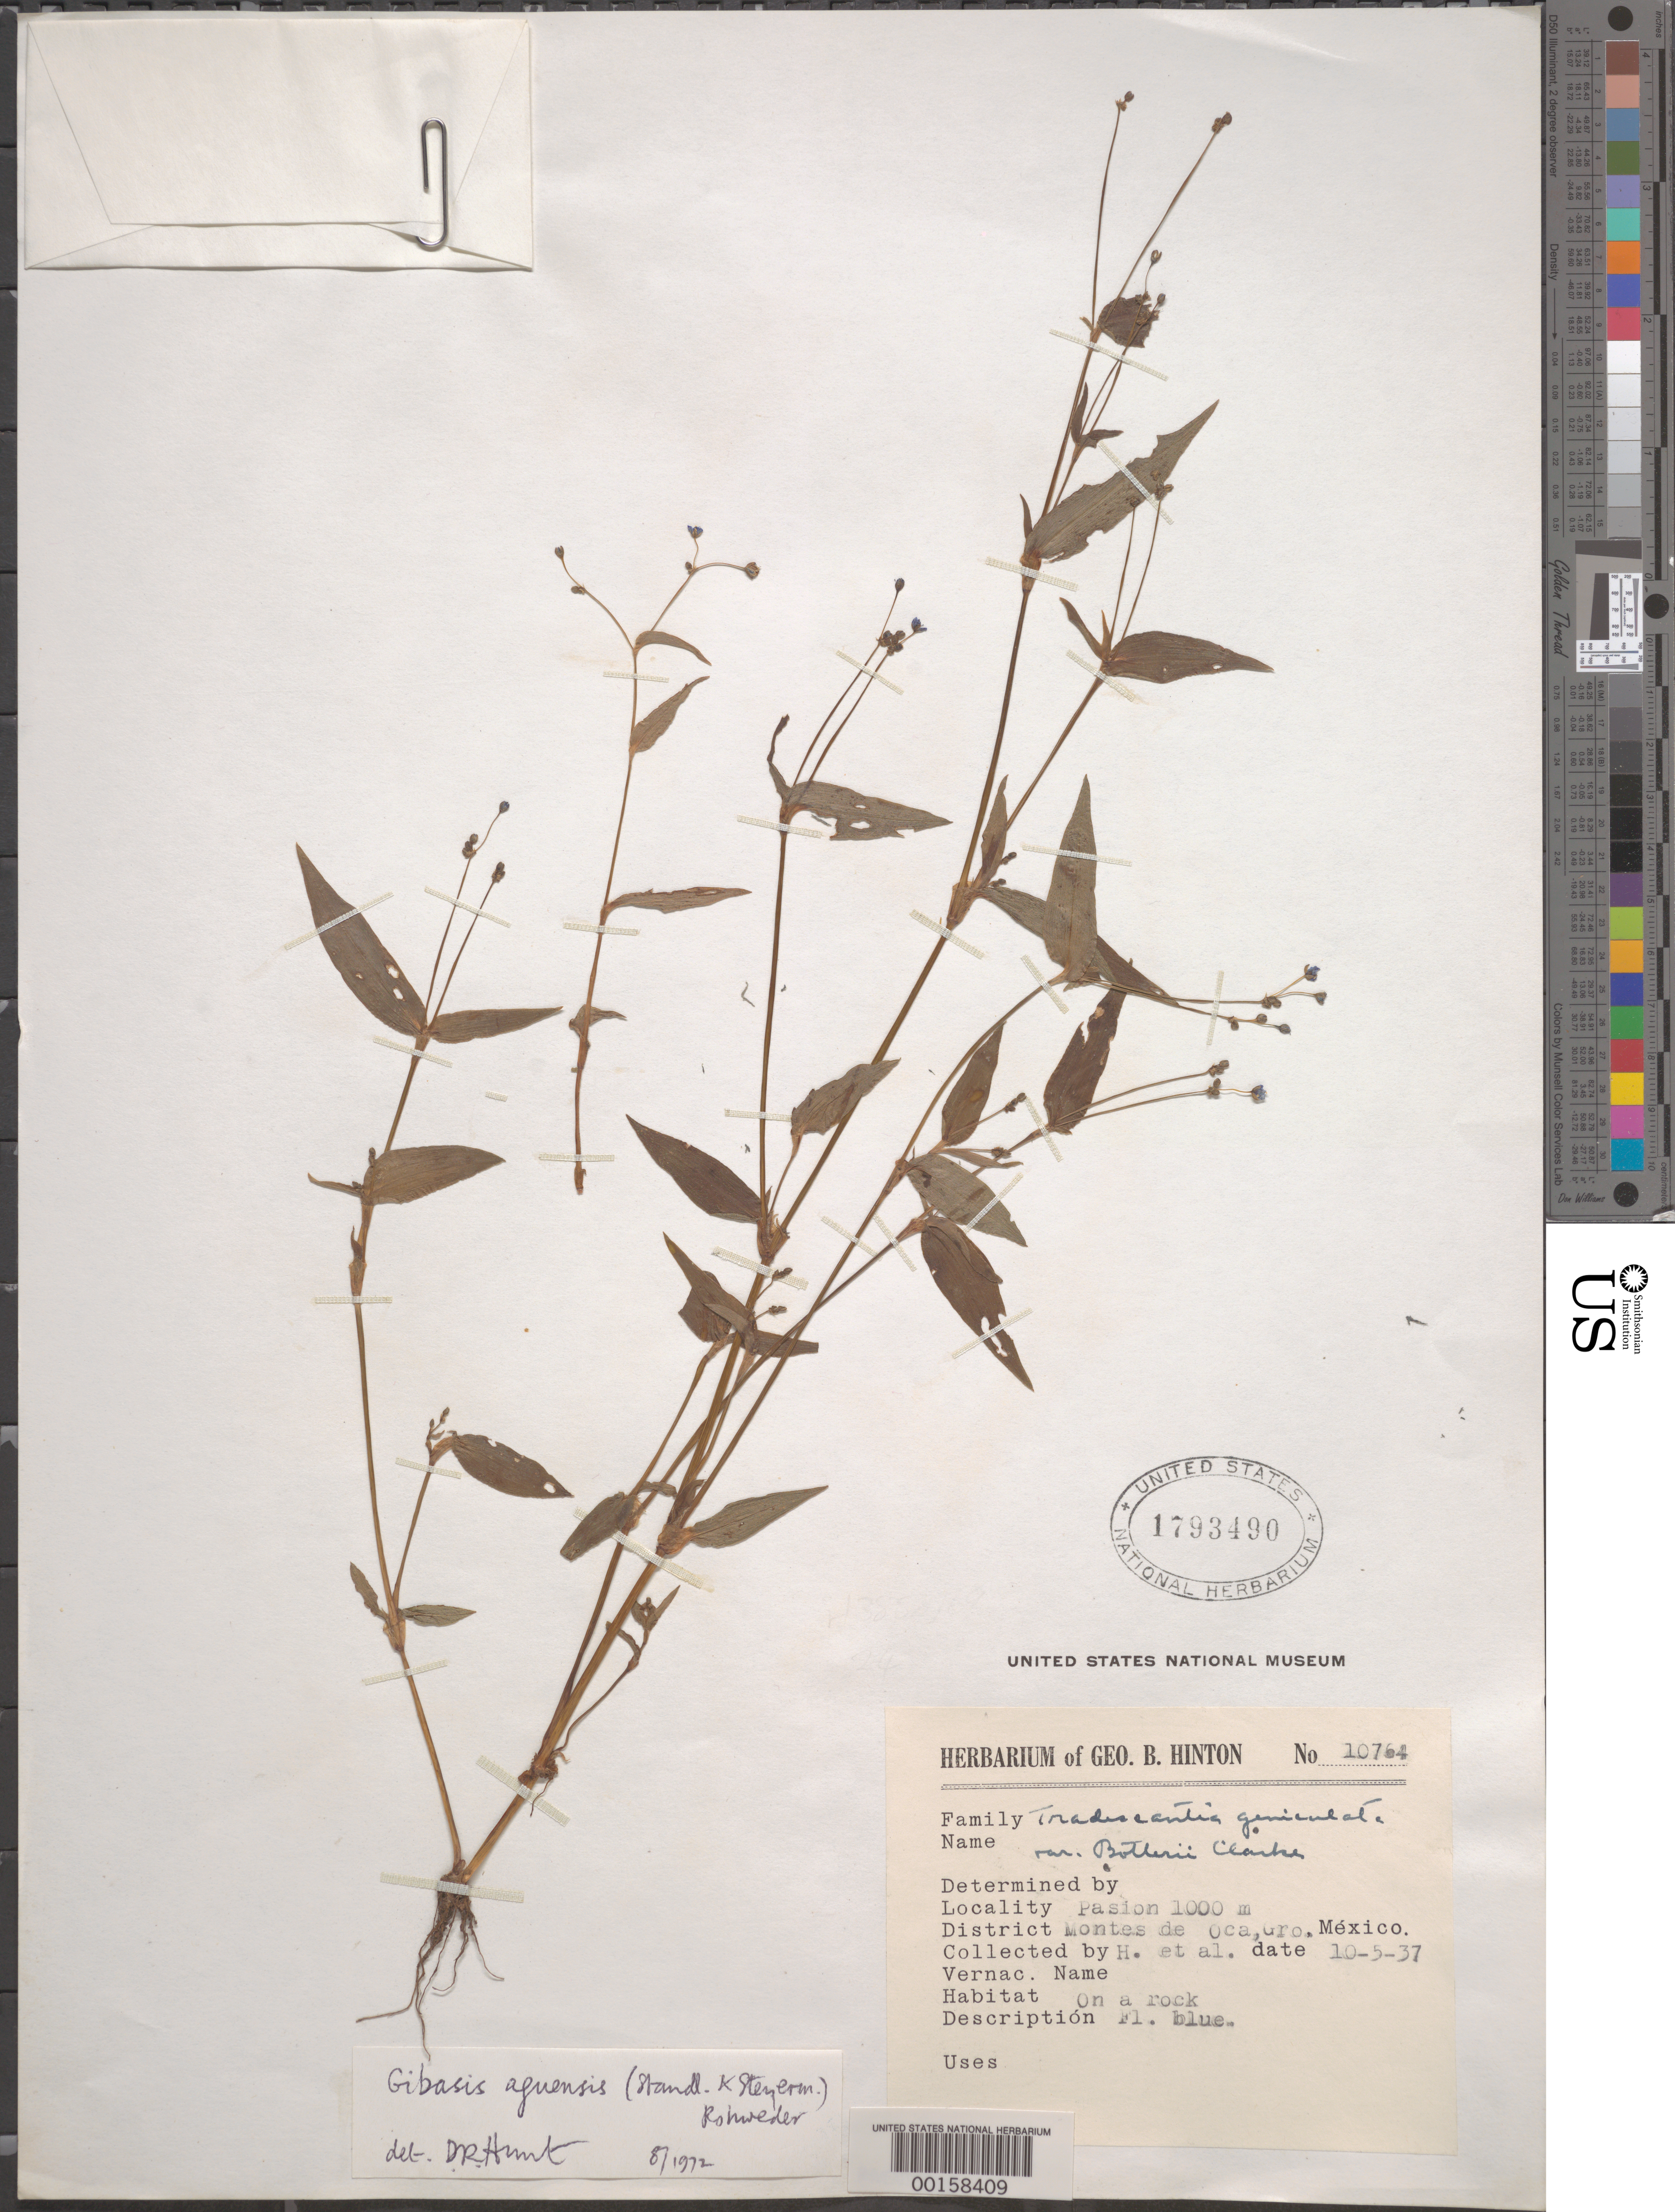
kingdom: Plantae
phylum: Tracheophyta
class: Liliopsida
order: Commelinales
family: Commelinaceae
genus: Gibasis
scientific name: Gibasis aguensis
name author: (Standl. & Steyerm.) Rohweder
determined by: Hunt, D. R.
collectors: G. B. Hinton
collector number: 10764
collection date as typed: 10 May 1937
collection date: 1937-05-10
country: Mexico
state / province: Guerrero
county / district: Unión De Isidoro Montes De Oca, La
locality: Montes de Oca mun. (?), Pasion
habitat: On rocks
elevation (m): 1000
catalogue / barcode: US 1793490